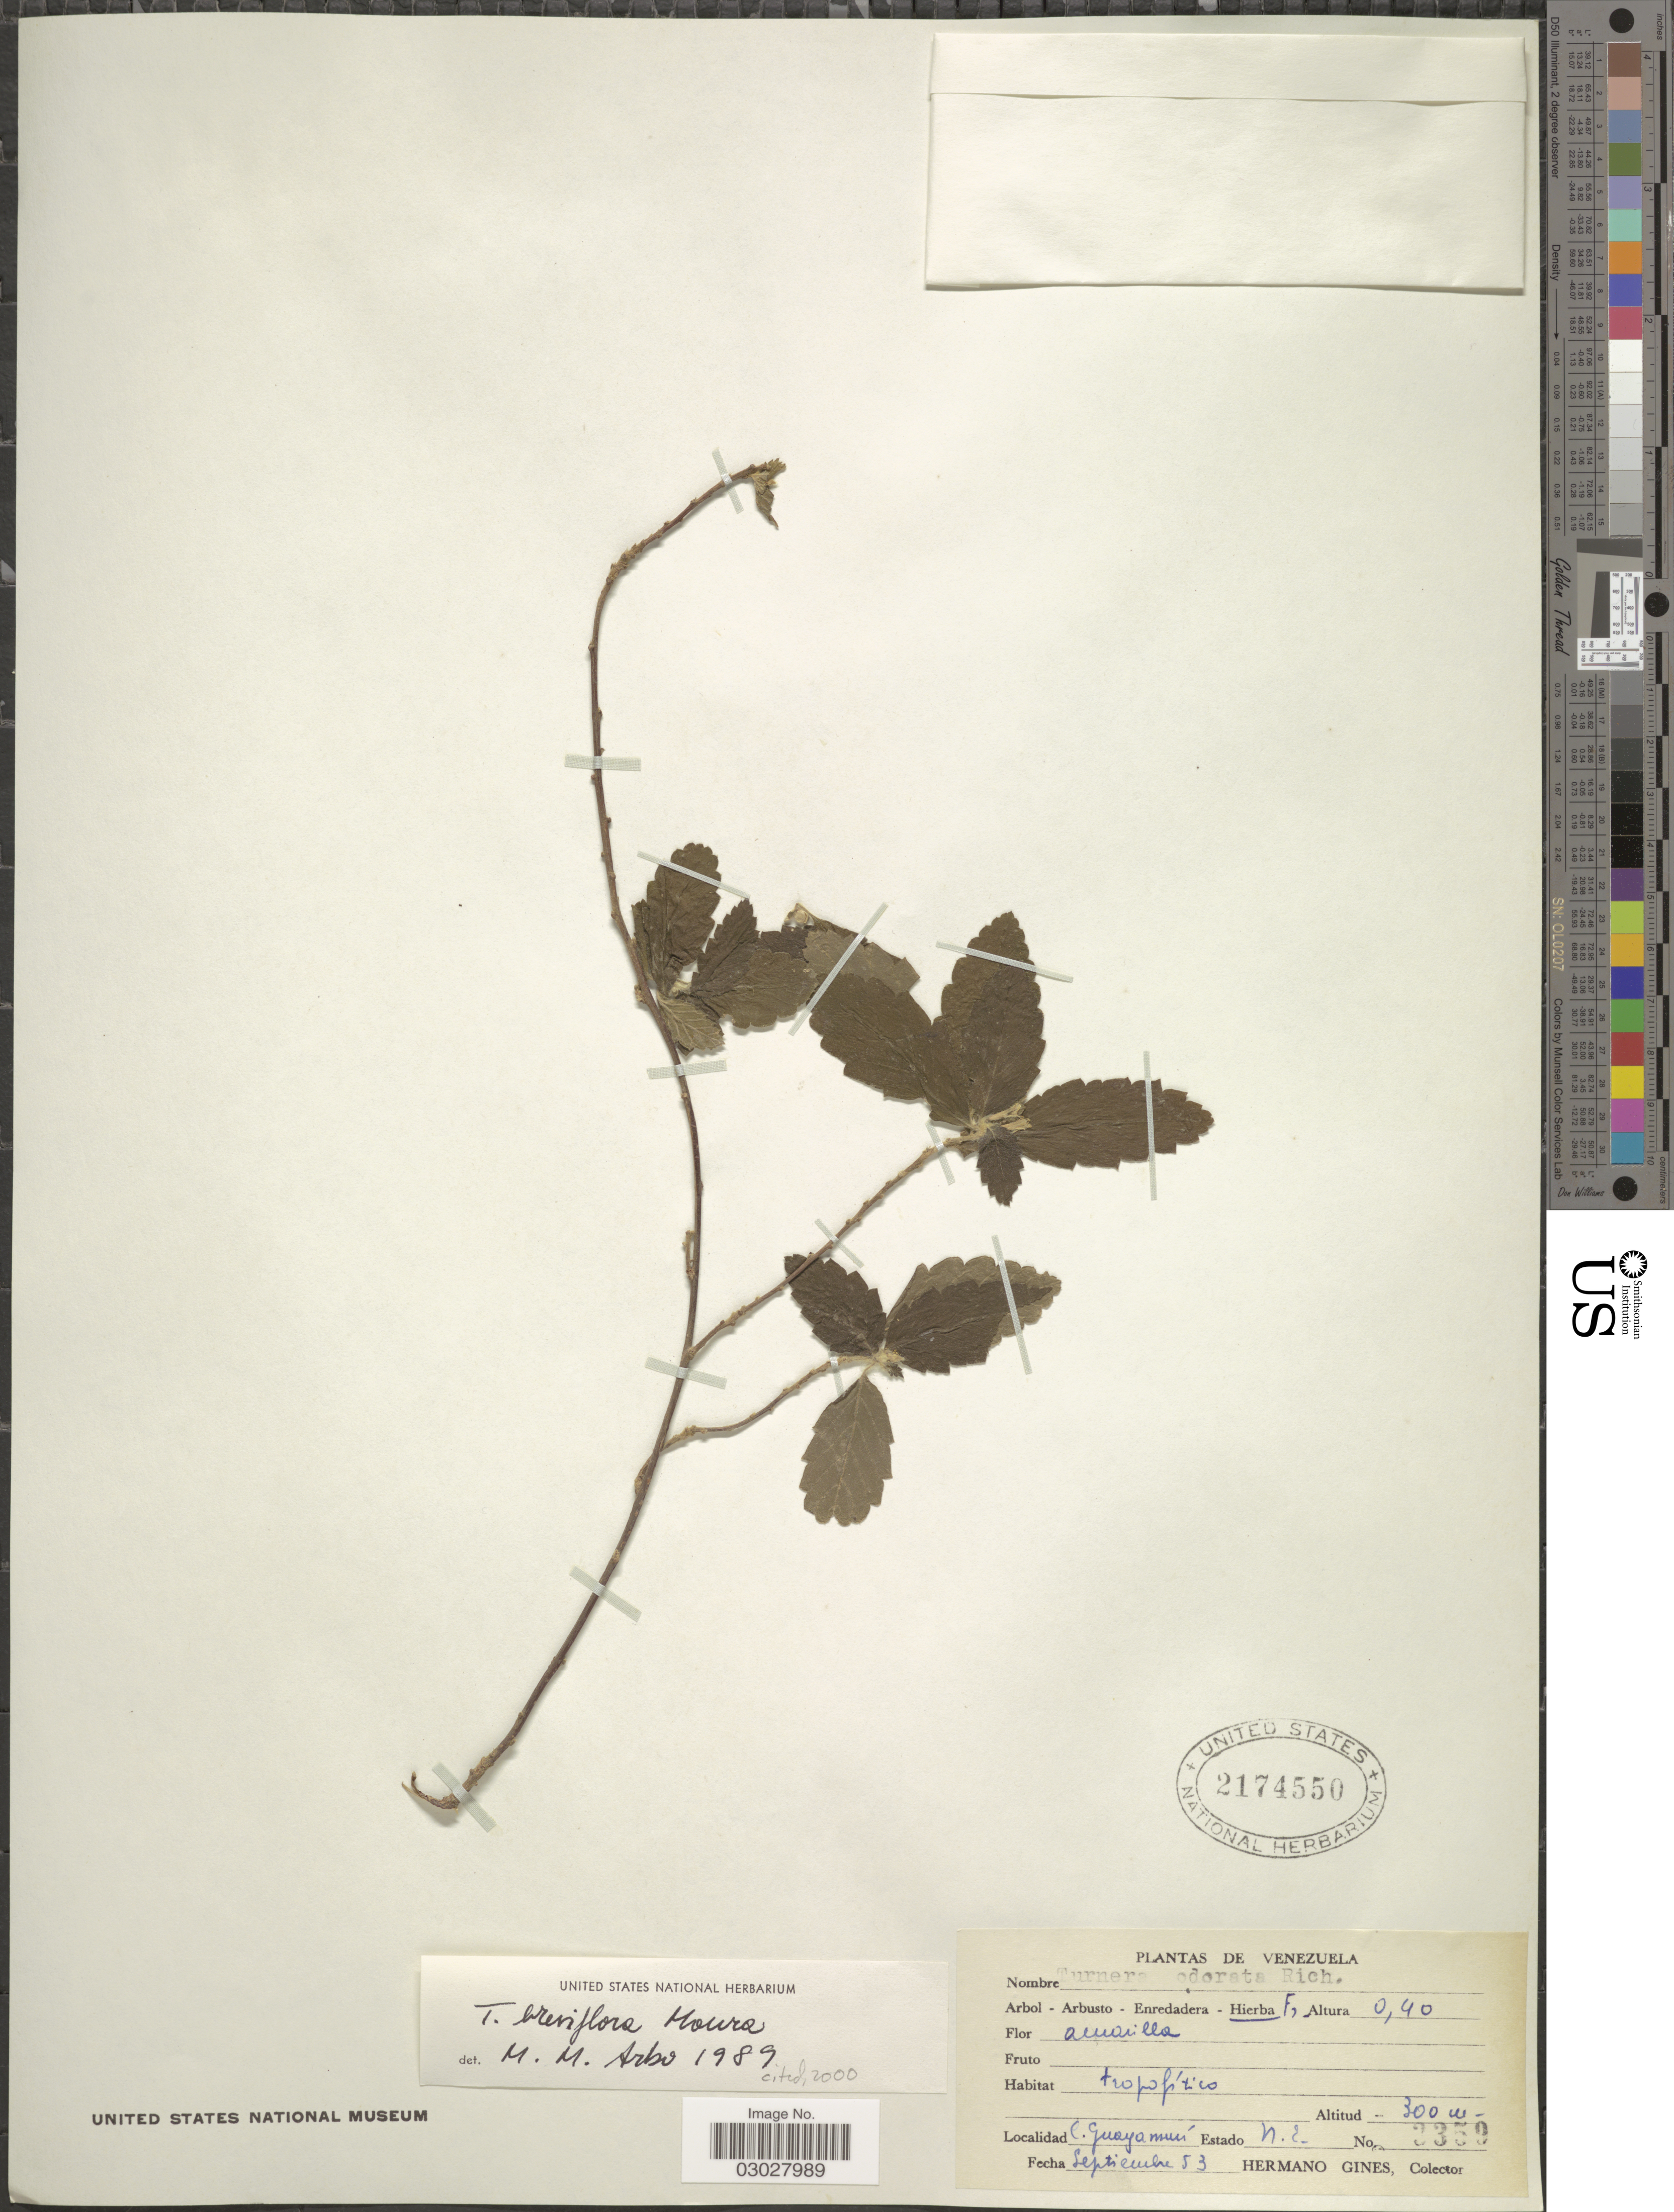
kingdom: Plantae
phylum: Tracheophyta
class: Magnoliopsida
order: Malpighiales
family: Turneraceae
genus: Turnera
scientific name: Turnera breviflora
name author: Moura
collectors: Bro. Gines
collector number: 3359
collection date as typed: Transcribed d/m/y: /9/53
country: Venezuela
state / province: Nueva Esparta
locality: C. Guayamuri. Estado N.E.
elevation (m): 300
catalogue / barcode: US 2174550